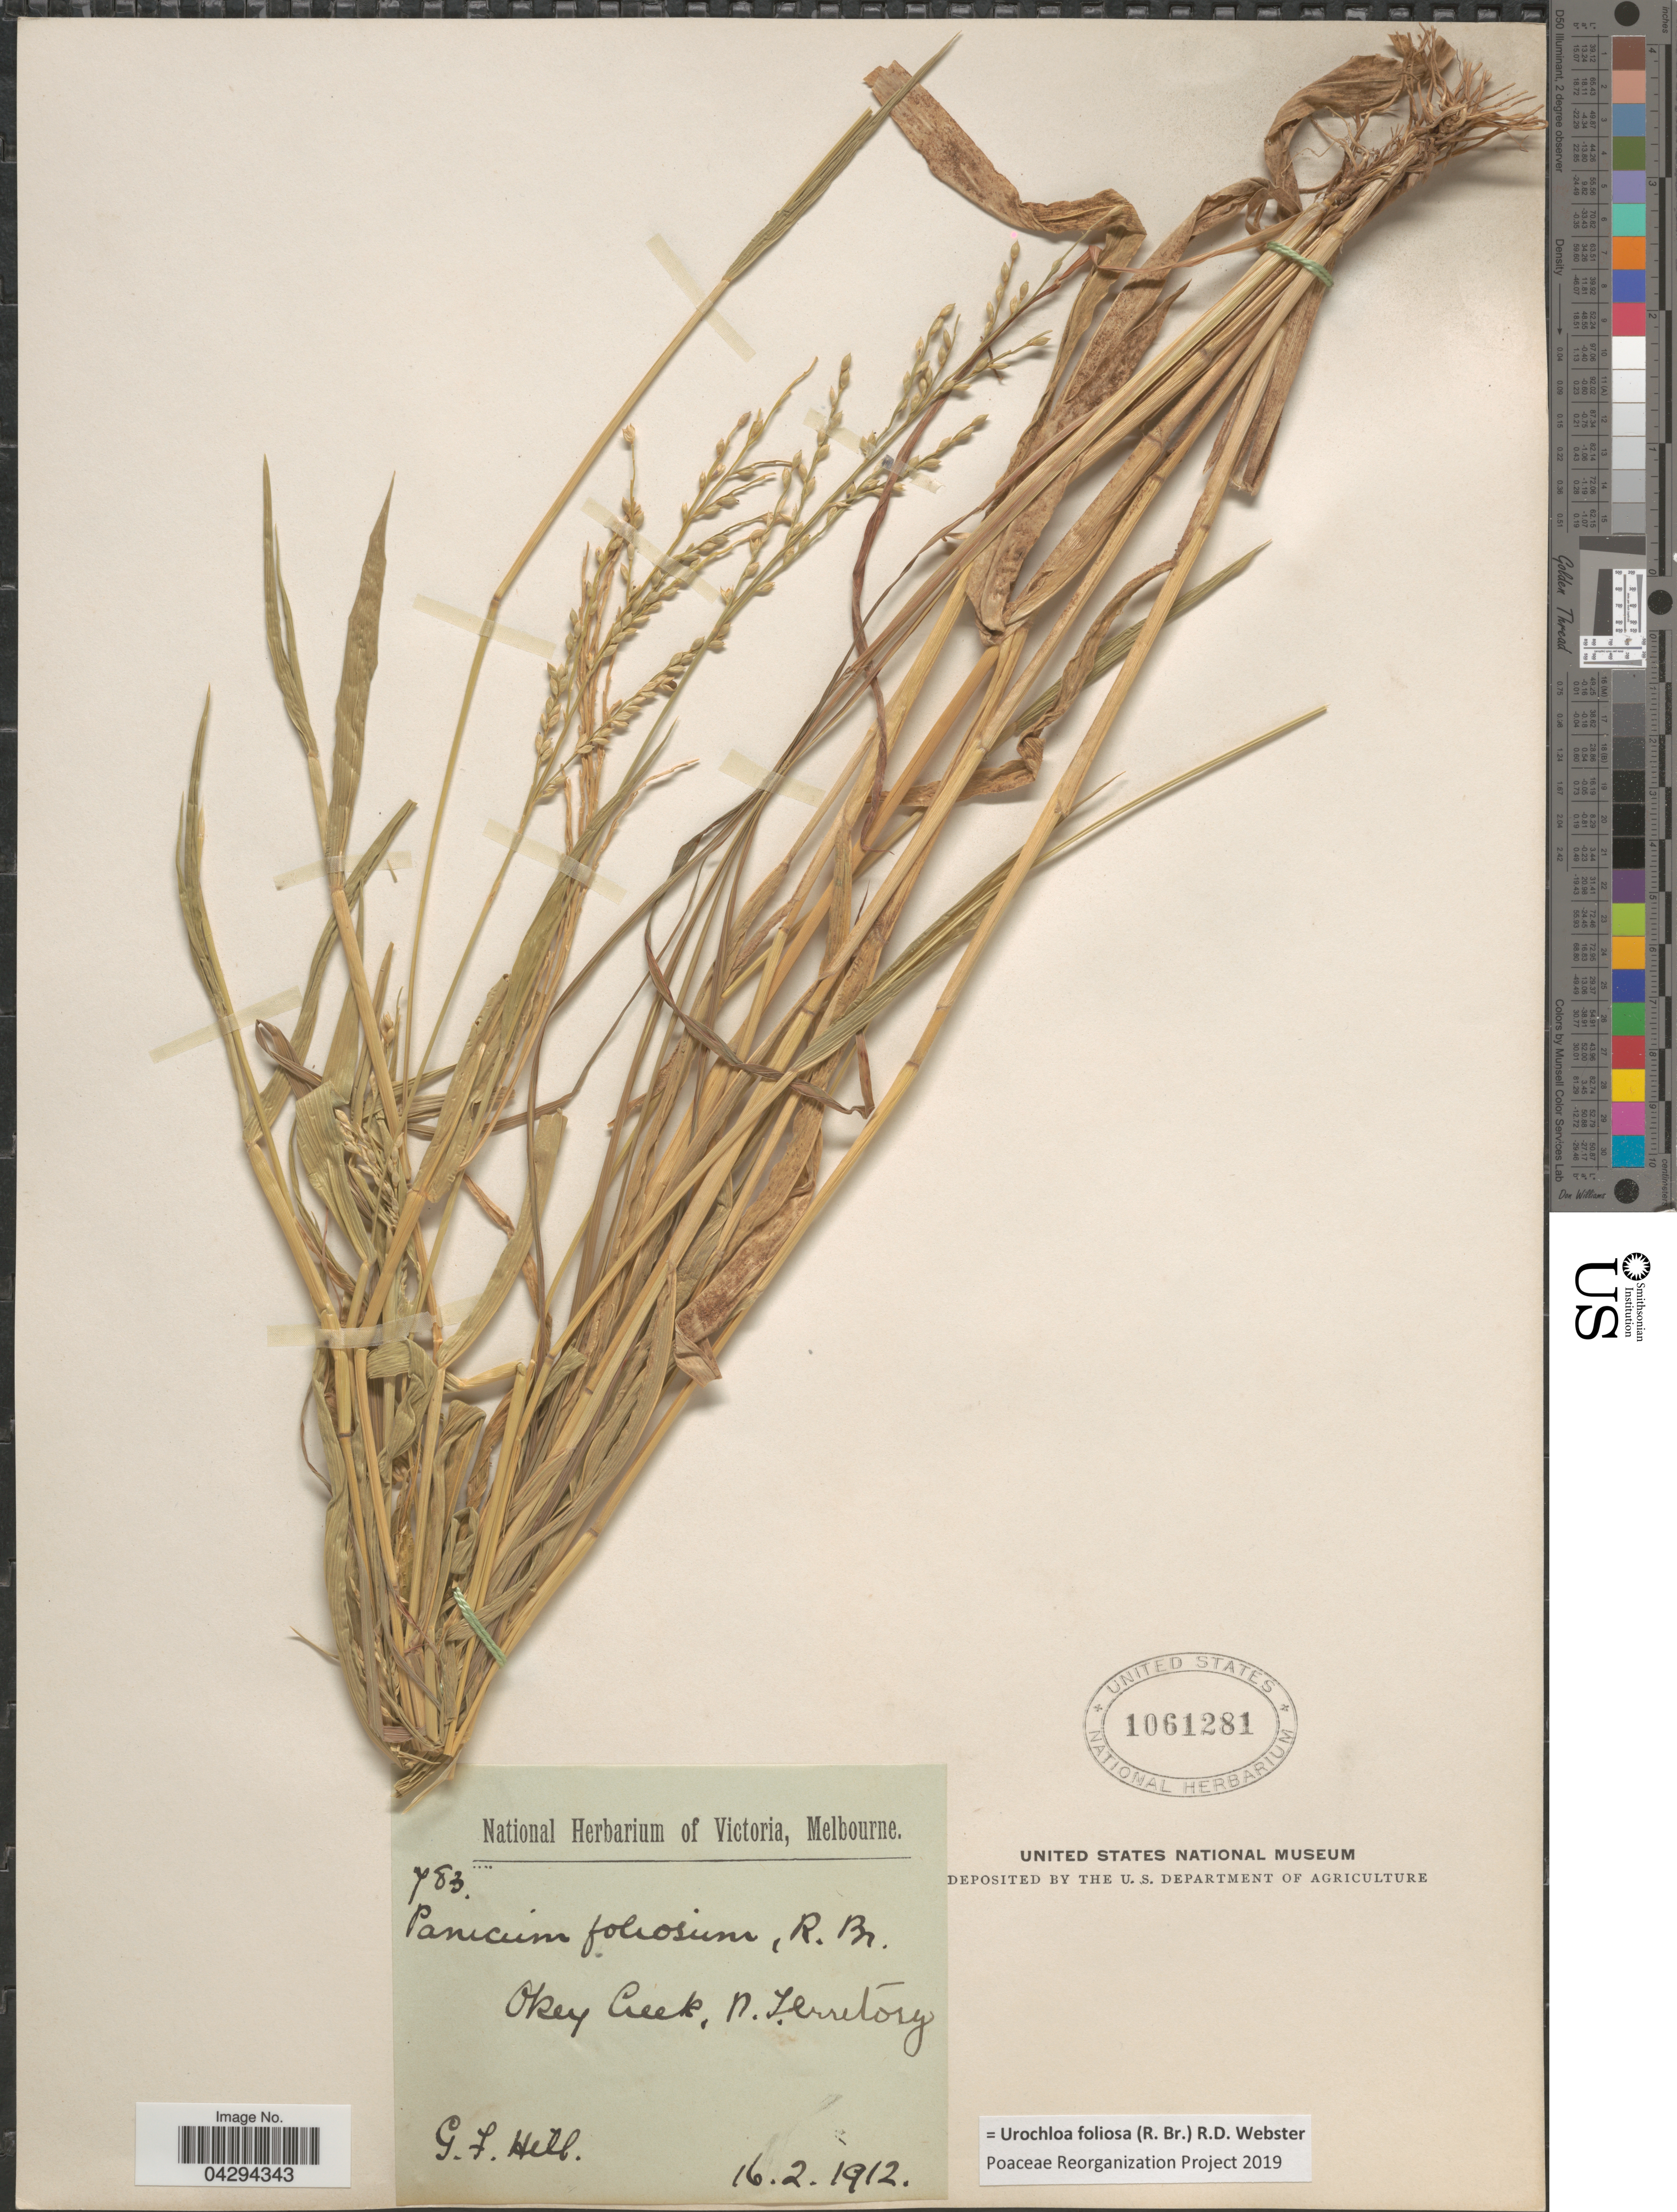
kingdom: Plantae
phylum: Tracheophyta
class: Liliopsida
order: Poales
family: Poaceae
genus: Urochloa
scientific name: Urochloa foliosa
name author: (R. Br.) R.D. Webster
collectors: G. Hill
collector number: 783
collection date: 1912-02-16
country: Australia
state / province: Northern Territory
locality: Okey Creek.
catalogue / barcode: US 1061281